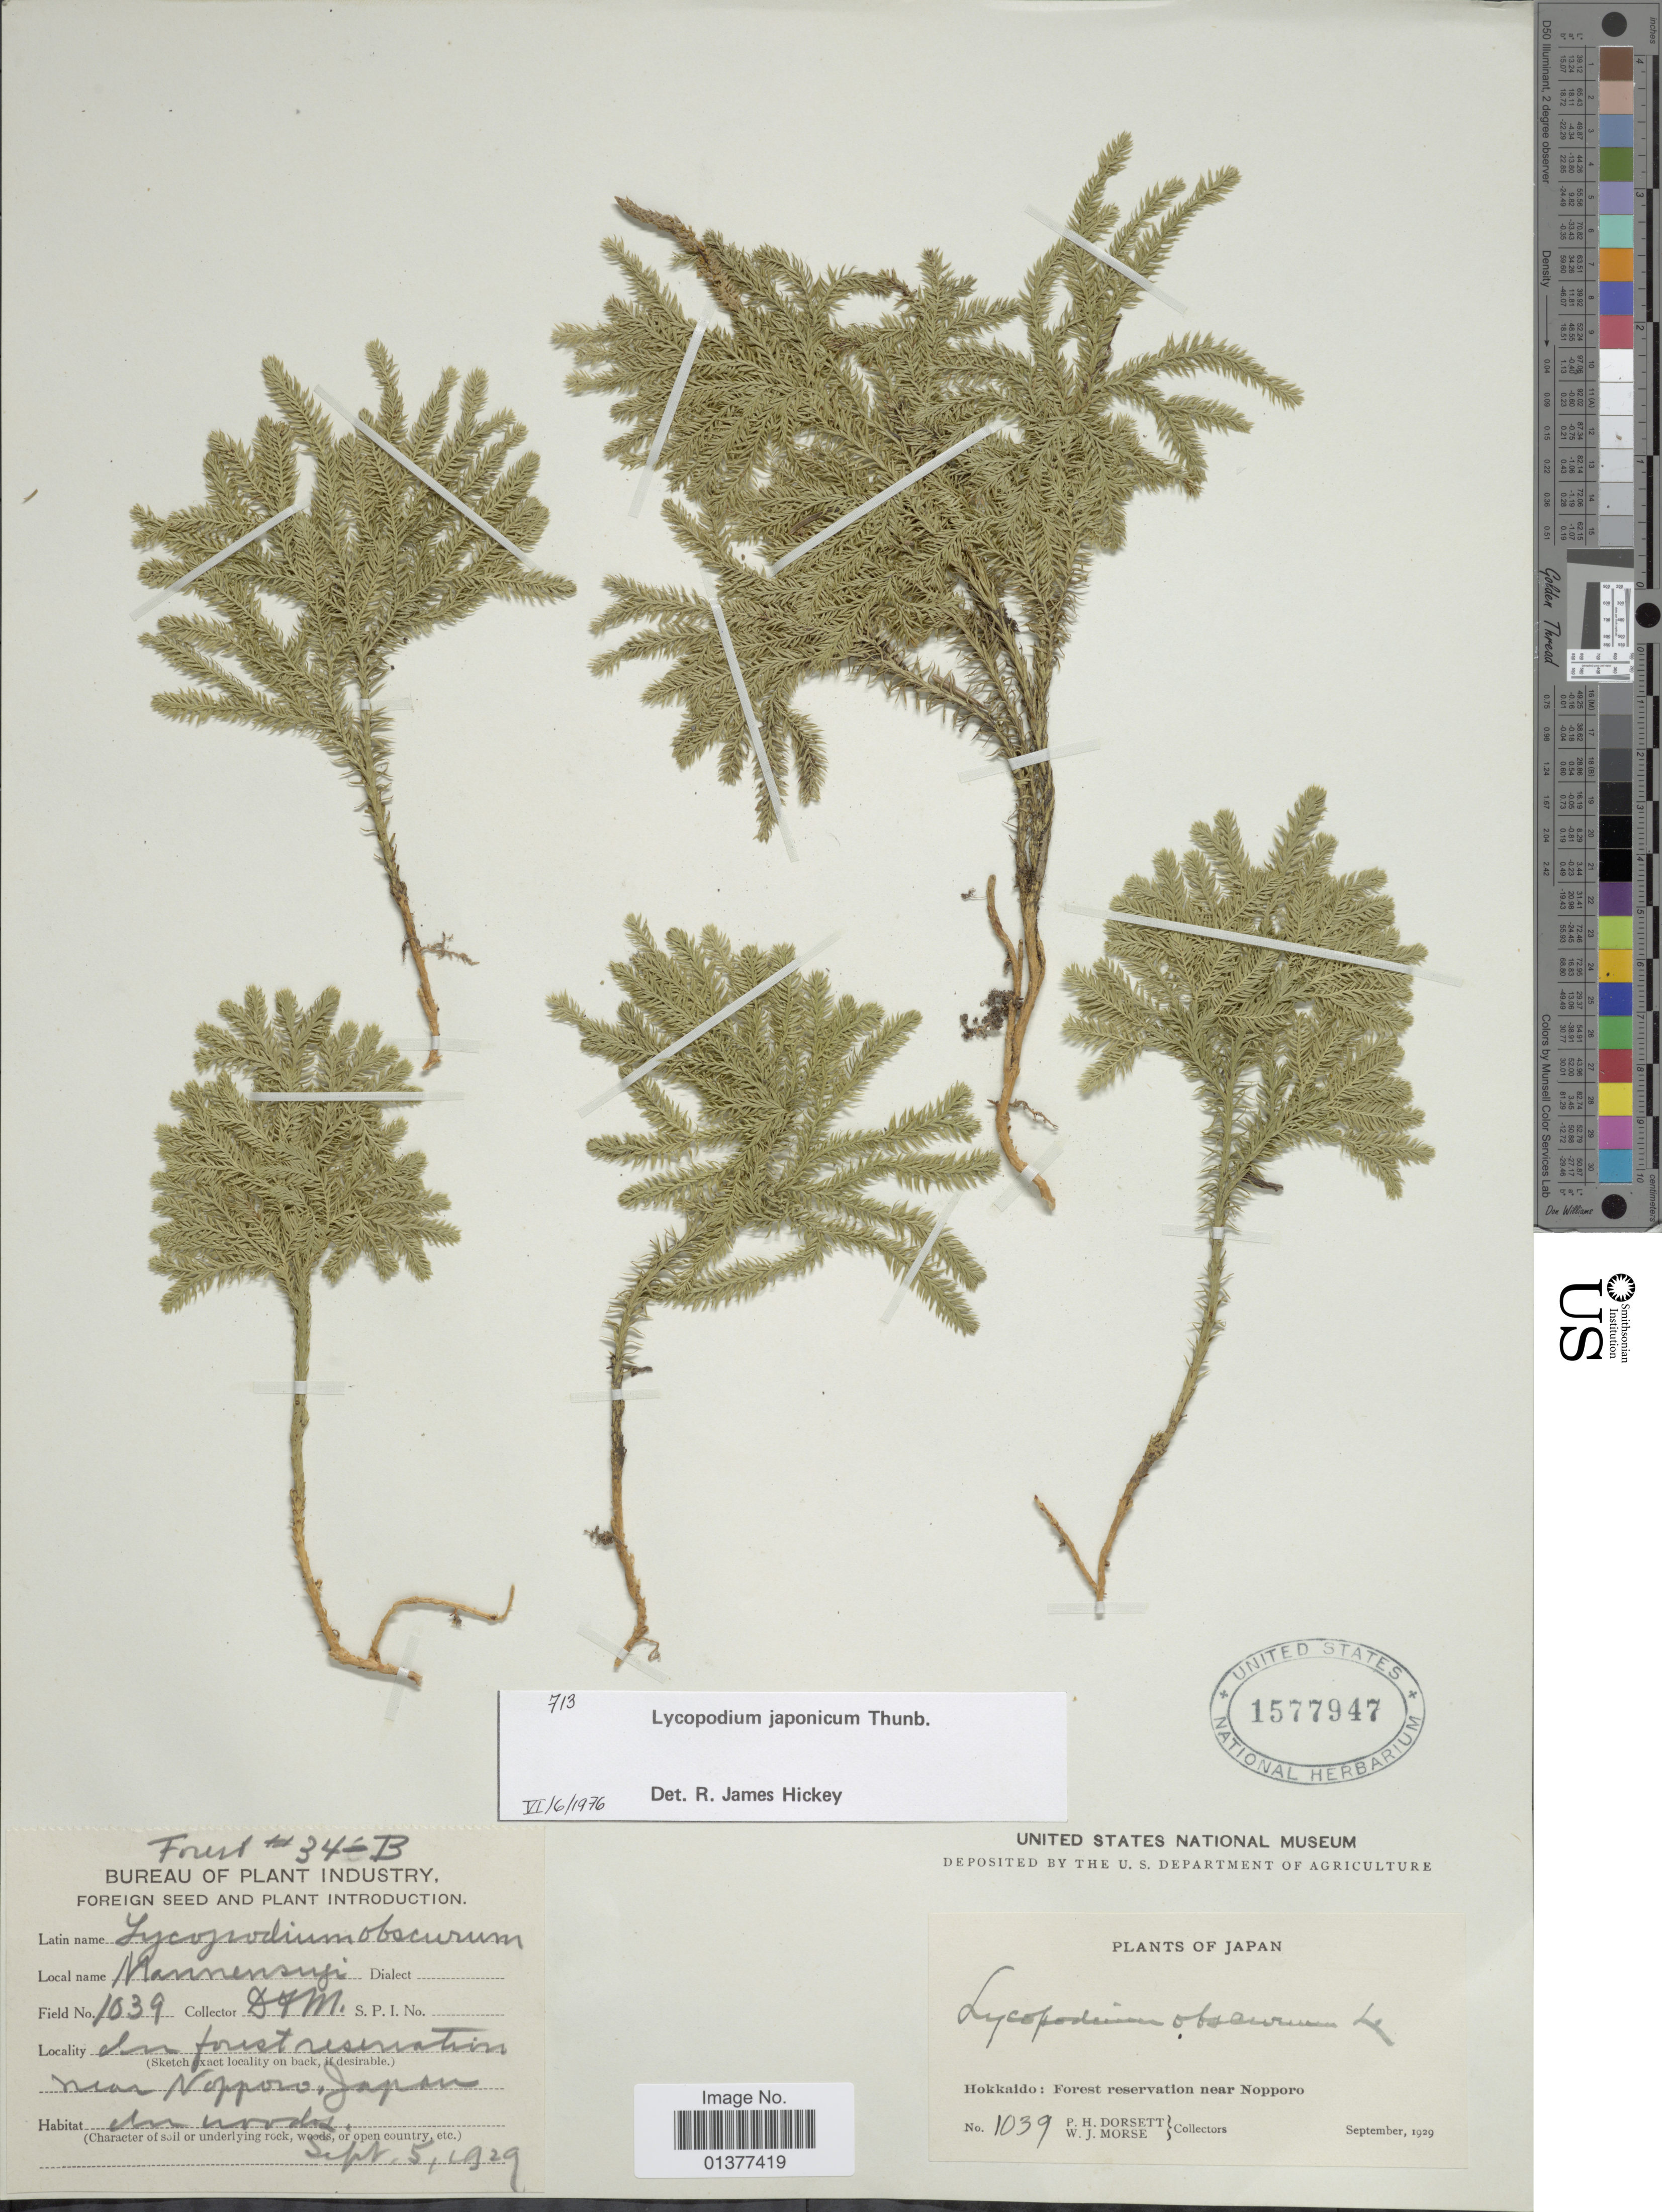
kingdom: Plantae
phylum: Tracheophyta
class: Lycopodiopsida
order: Lycopodiales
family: Lycopodiaceae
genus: Lycopodium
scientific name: Lycopodium japonicum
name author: Thunb.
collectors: P. H. Dorsett & W. J. Morse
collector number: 1039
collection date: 1929-09-05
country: Japan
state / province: Hokkaidō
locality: Forest reservation near Nopporo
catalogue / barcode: US 1577947